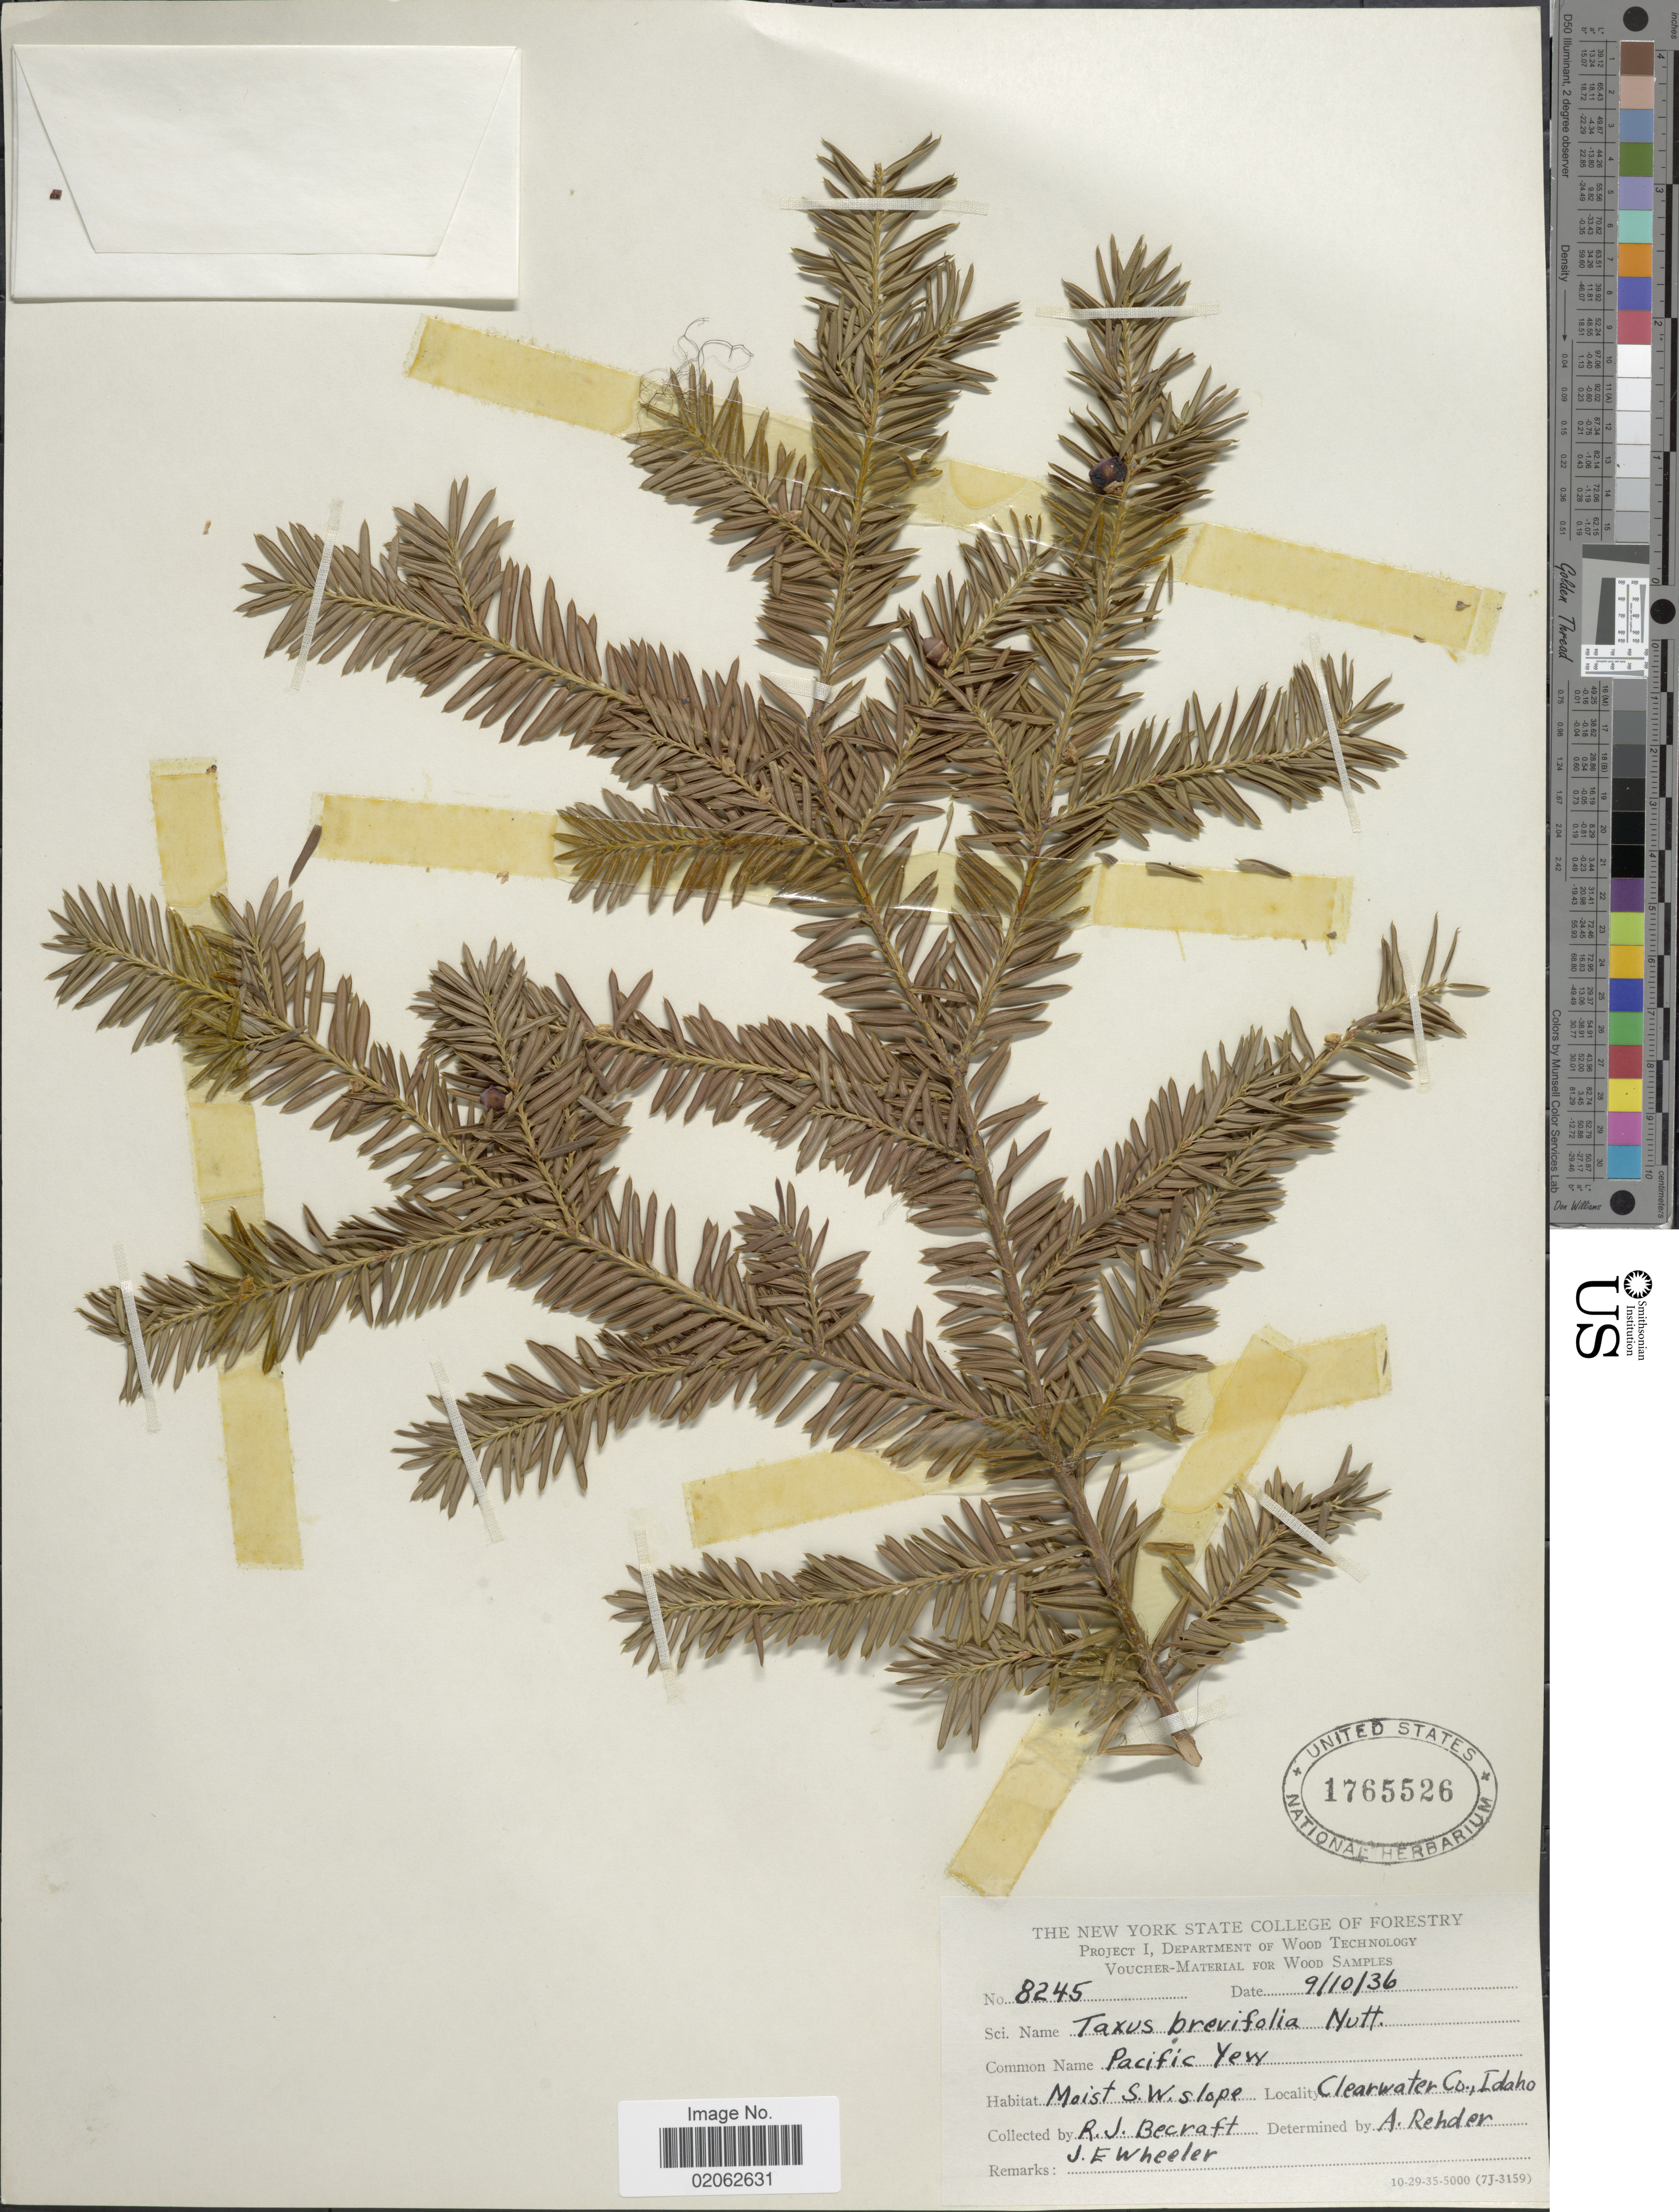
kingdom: Plantae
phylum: Tracheophyta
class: Pinopsida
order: Pinales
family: Taxaceae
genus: Taxus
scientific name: Taxus brevifolia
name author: Nutt.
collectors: R. Becraft & J. Wheeler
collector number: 8245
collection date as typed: Transcribed d/m/y: 10/9/36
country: United States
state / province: Idaho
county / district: Clearwater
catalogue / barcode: US 1765526